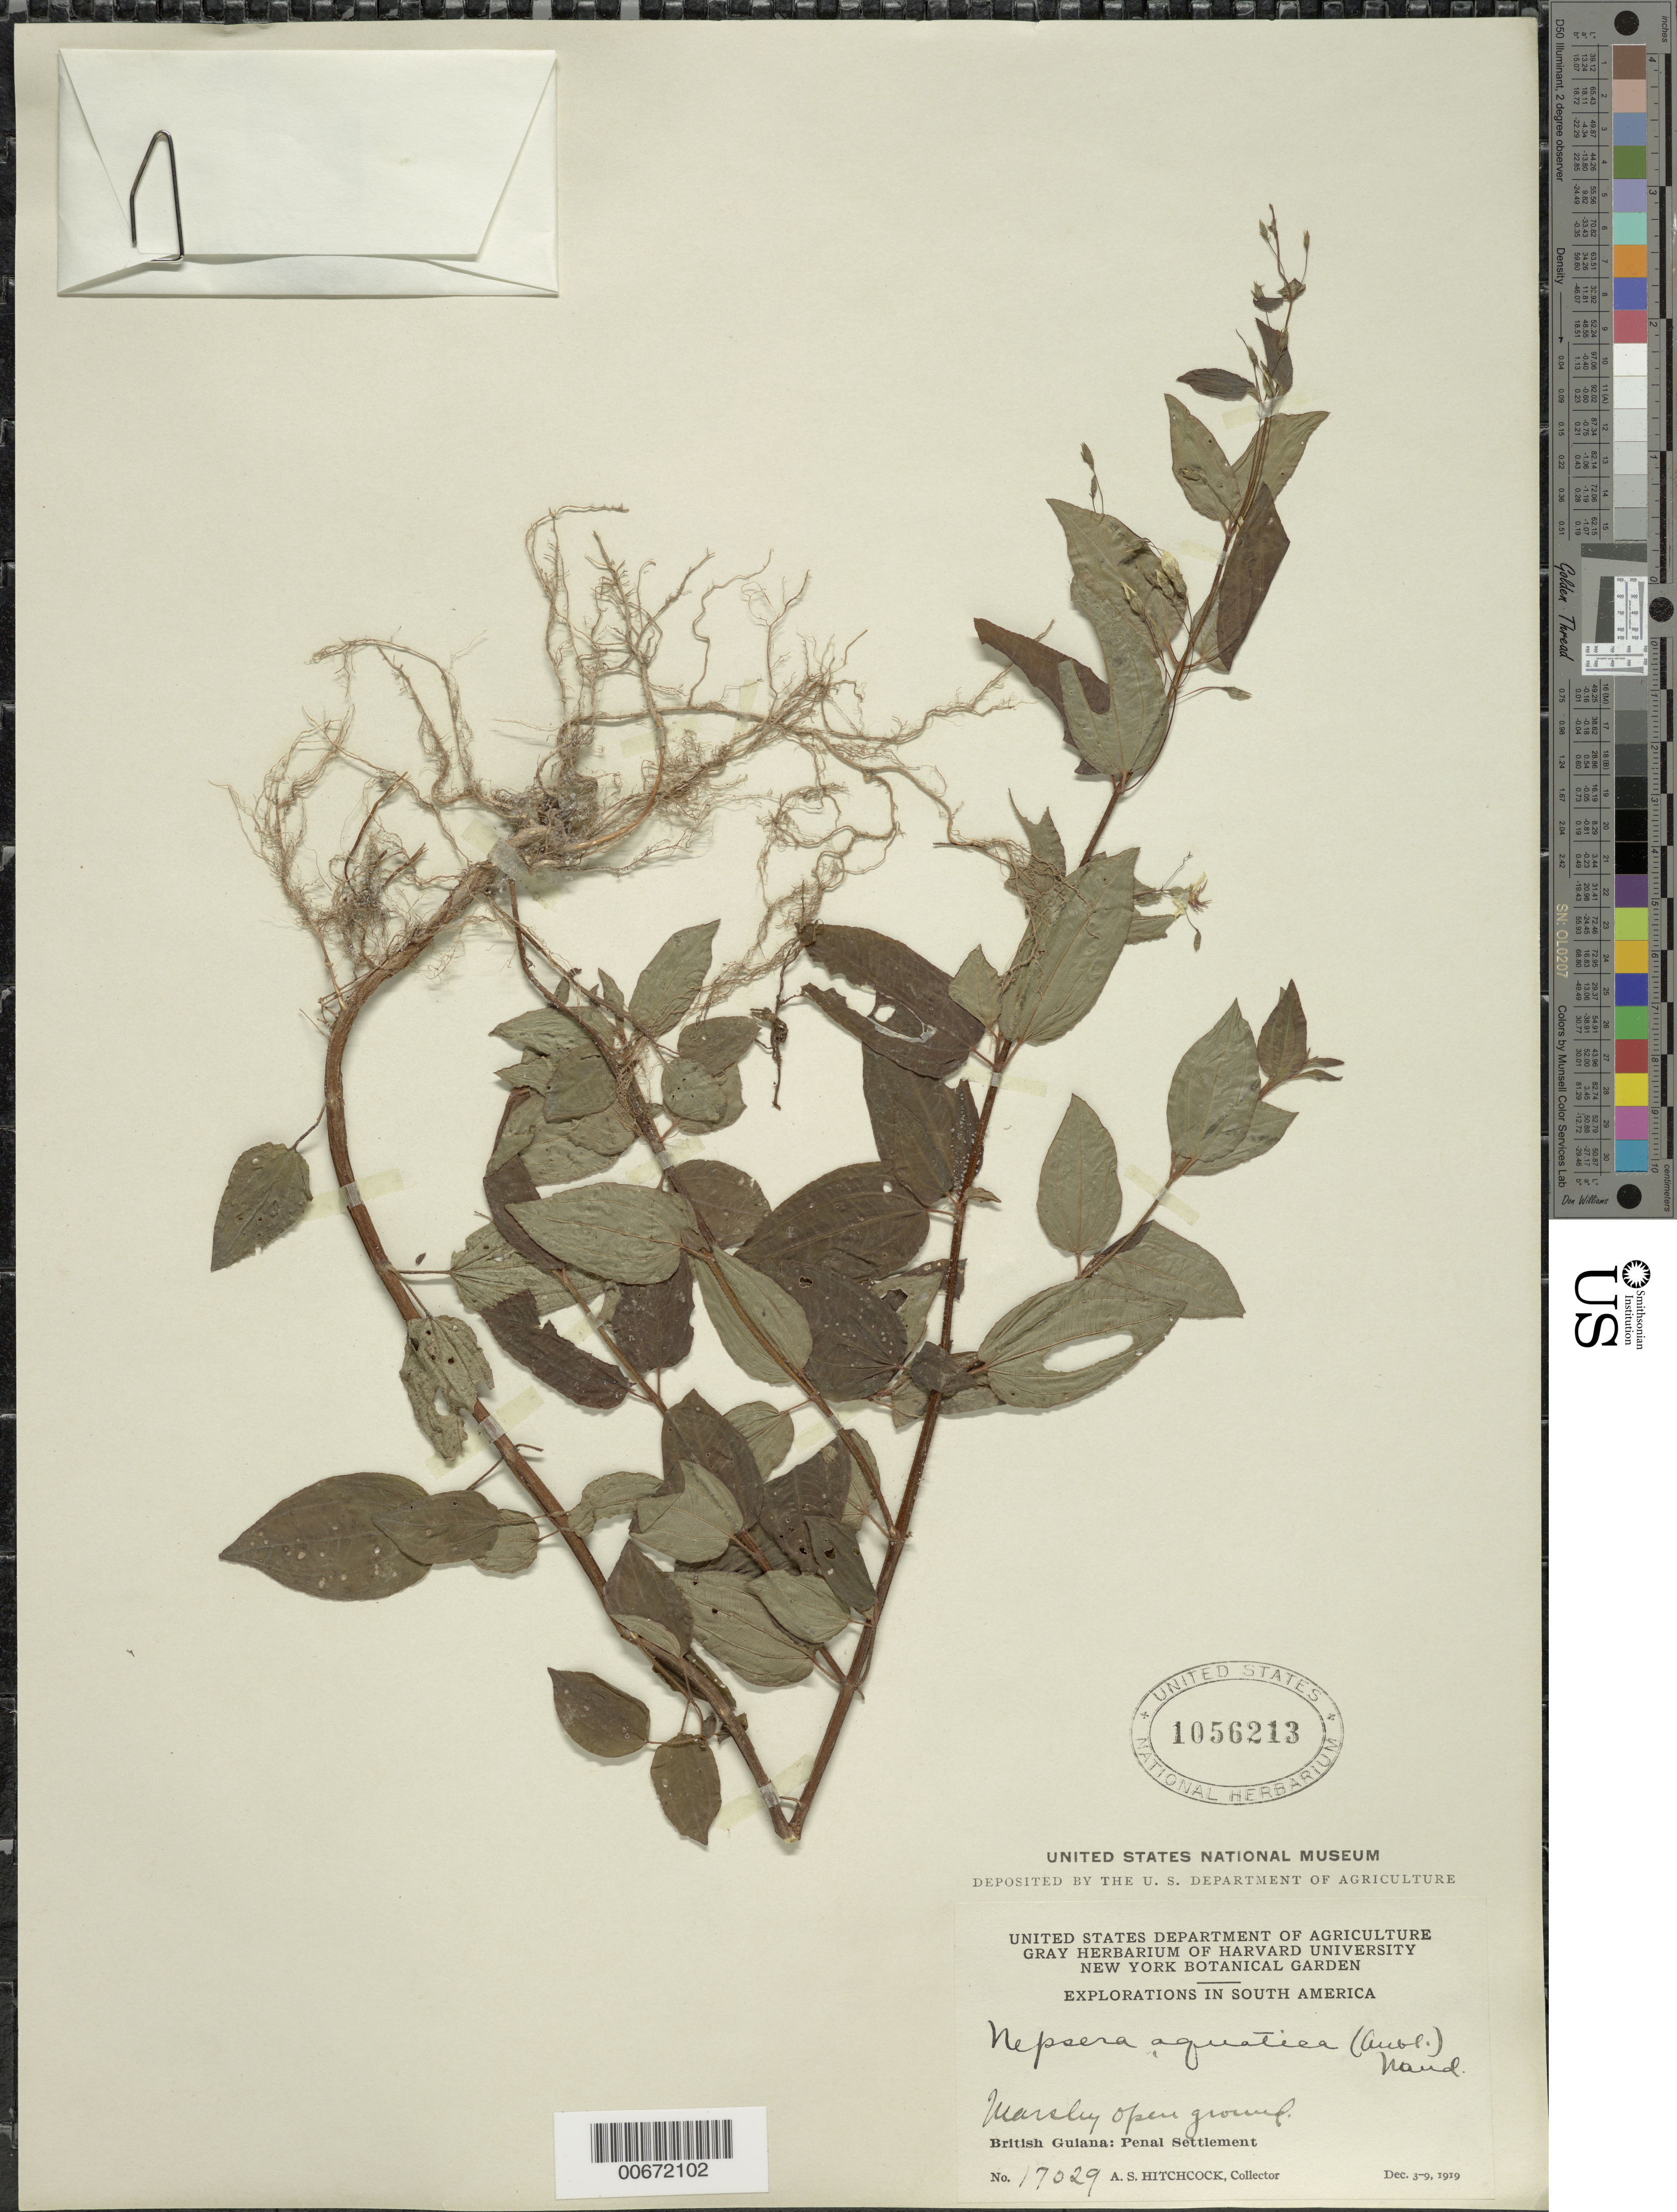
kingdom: Plantae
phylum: Tracheophyta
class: Magnoliopsida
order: Myrtales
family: Melastomataceae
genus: Nepsera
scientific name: Nepsera aquatica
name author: (Aubl.) Naudin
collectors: A. S. Hitchcock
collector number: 17029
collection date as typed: Dec. 3-9, 1919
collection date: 1919-12-03/1919-12-09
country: Guyana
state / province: Cuyuni-Mazaruni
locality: Penal Settlement, on W side of Essequibo River, near mouth of Mazaruni River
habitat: Marshy open ground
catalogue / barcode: US 1056213